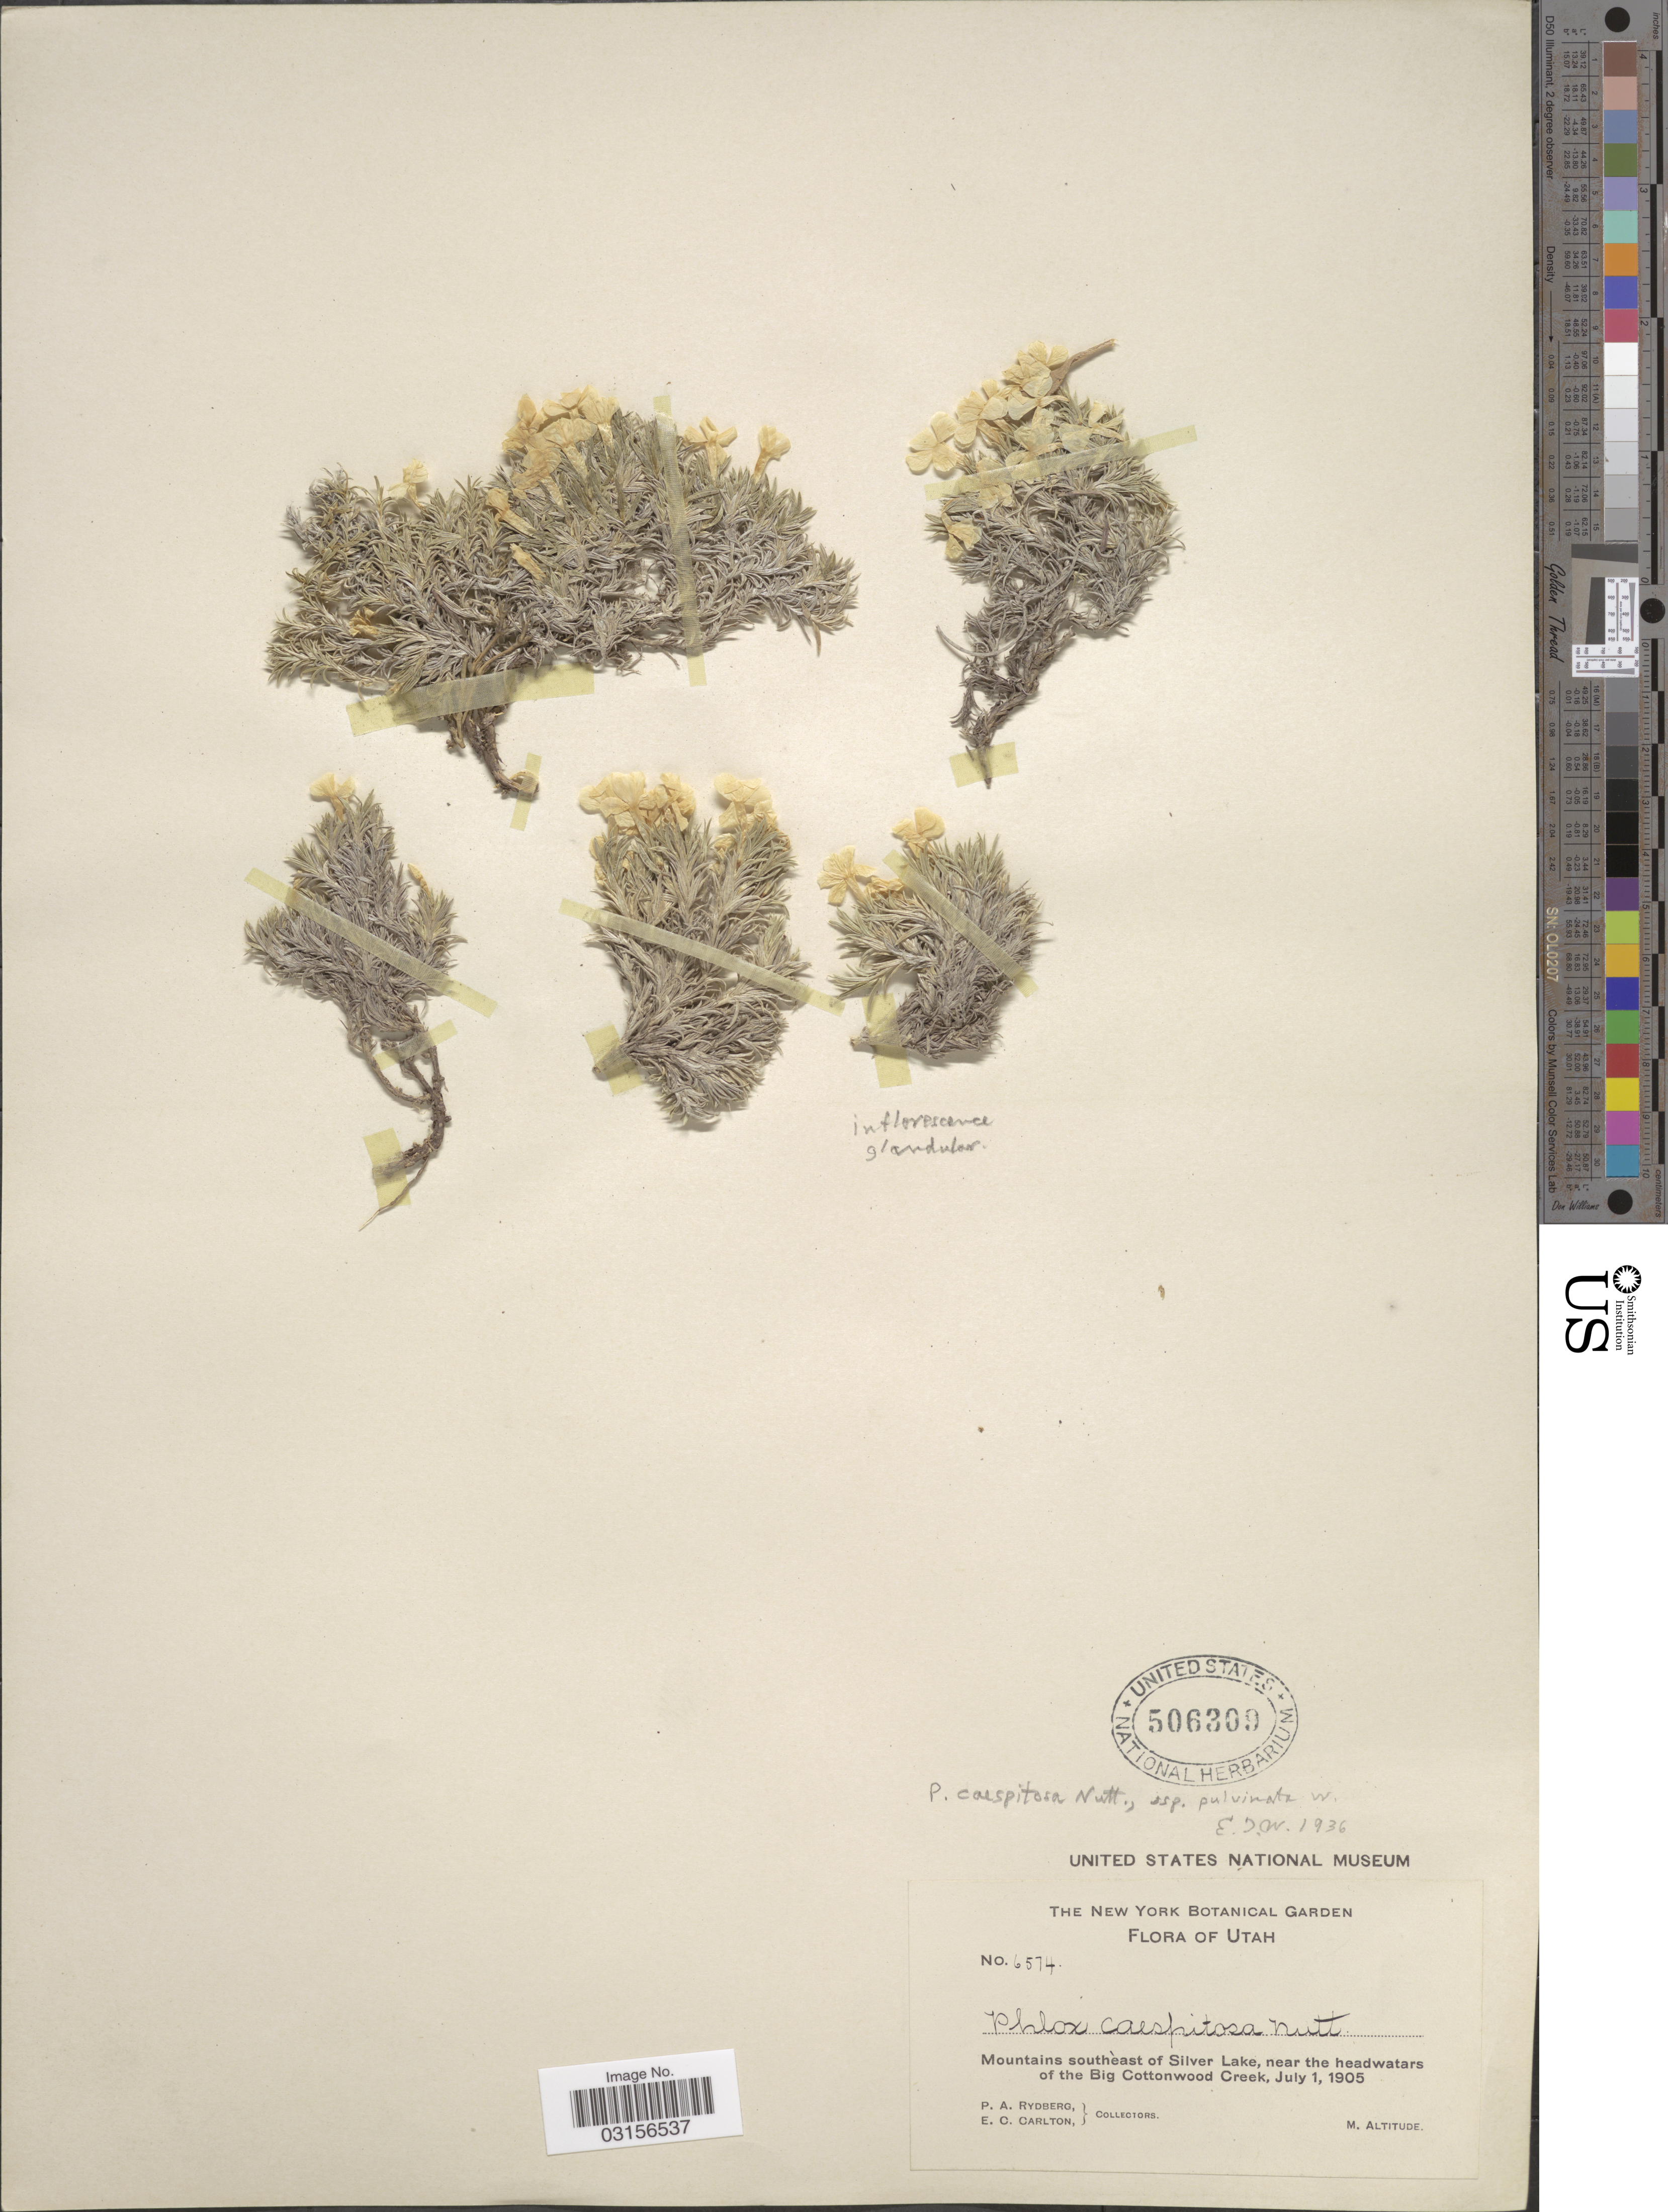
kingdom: Plantae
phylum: Tracheophyta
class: Magnoliopsida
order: Ericales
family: Polemoniaceae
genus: Phlox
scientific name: Phlox condensata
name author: (A. Gray) E.E. Nelson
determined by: Mayfield, M. H.; Ferguson, C. J.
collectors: P. A. Rydberg & E. Carlton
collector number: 6574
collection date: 1905-07-01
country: United States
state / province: Utah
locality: Mountains southeast of Silver Lake, near the headwatars of the Big Cottonwood Creek.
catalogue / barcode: US 506309